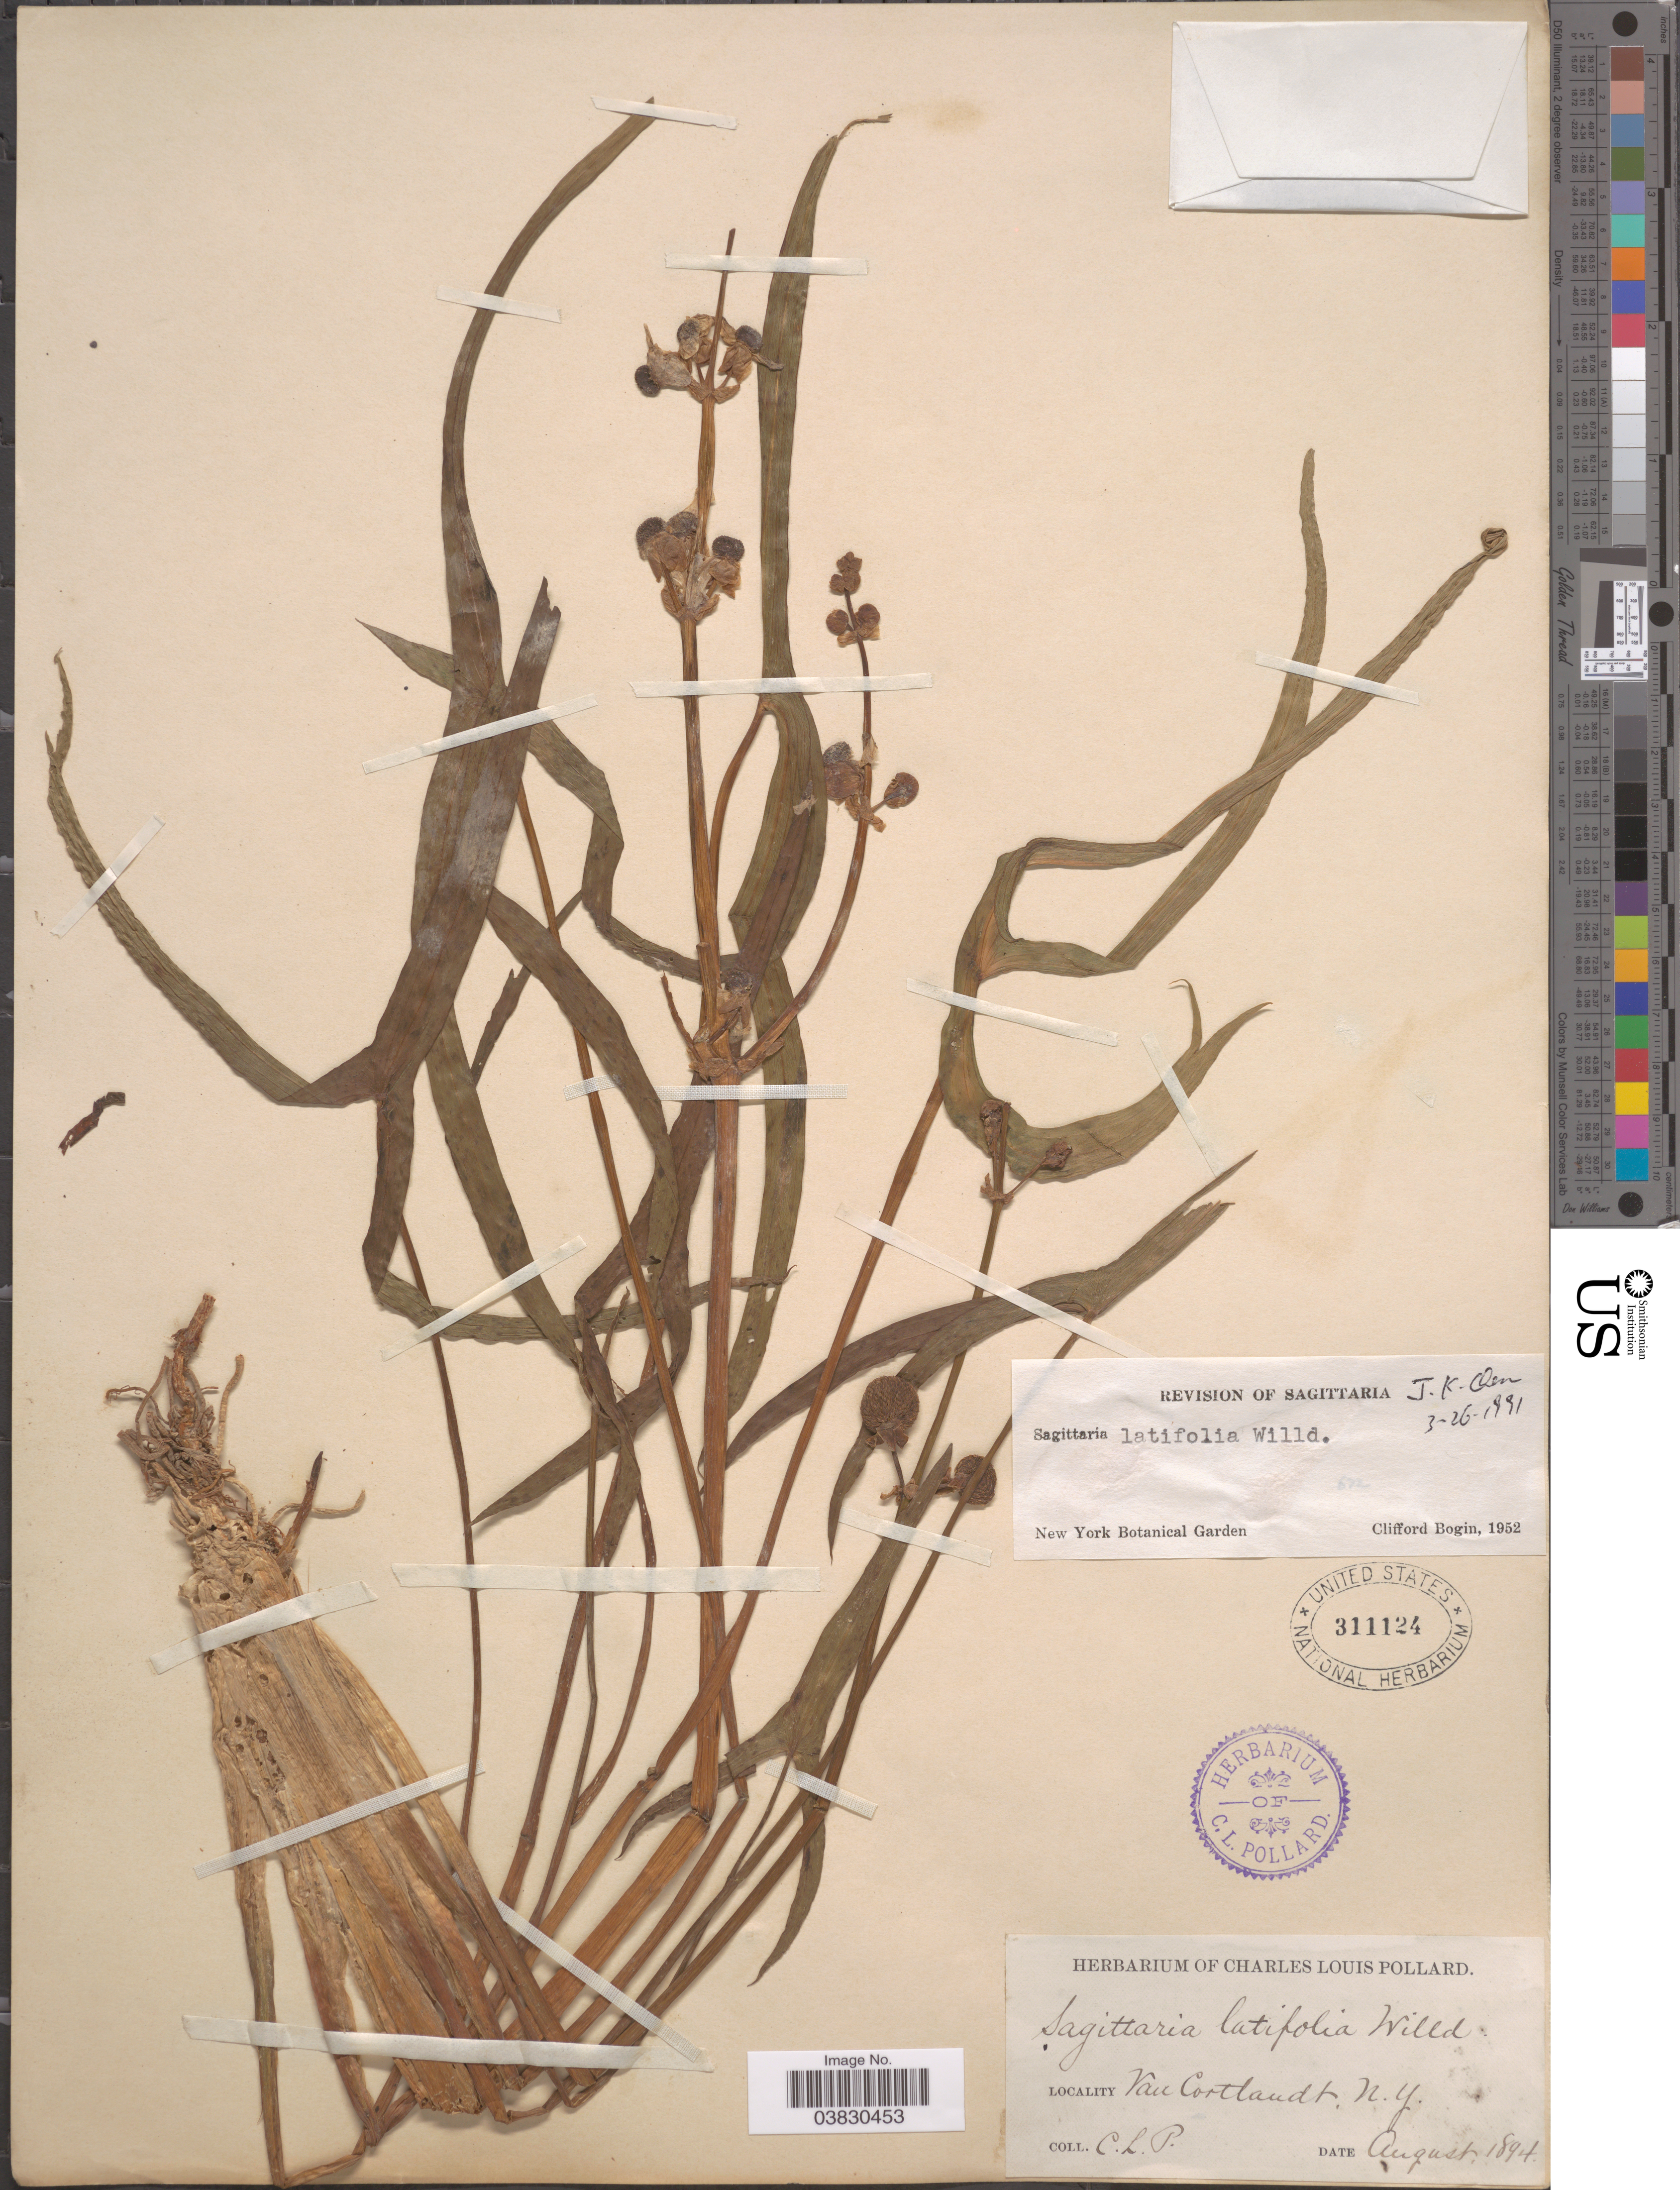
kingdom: Plantae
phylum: Tracheophyta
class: Liliopsida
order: Alismatales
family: Alismataceae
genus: Sagittaria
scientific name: Sagittaria latifolia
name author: Willd.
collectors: C. L. Pollard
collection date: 1894-08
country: United States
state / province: New York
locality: Van Cortlandt.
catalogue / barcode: US 311124